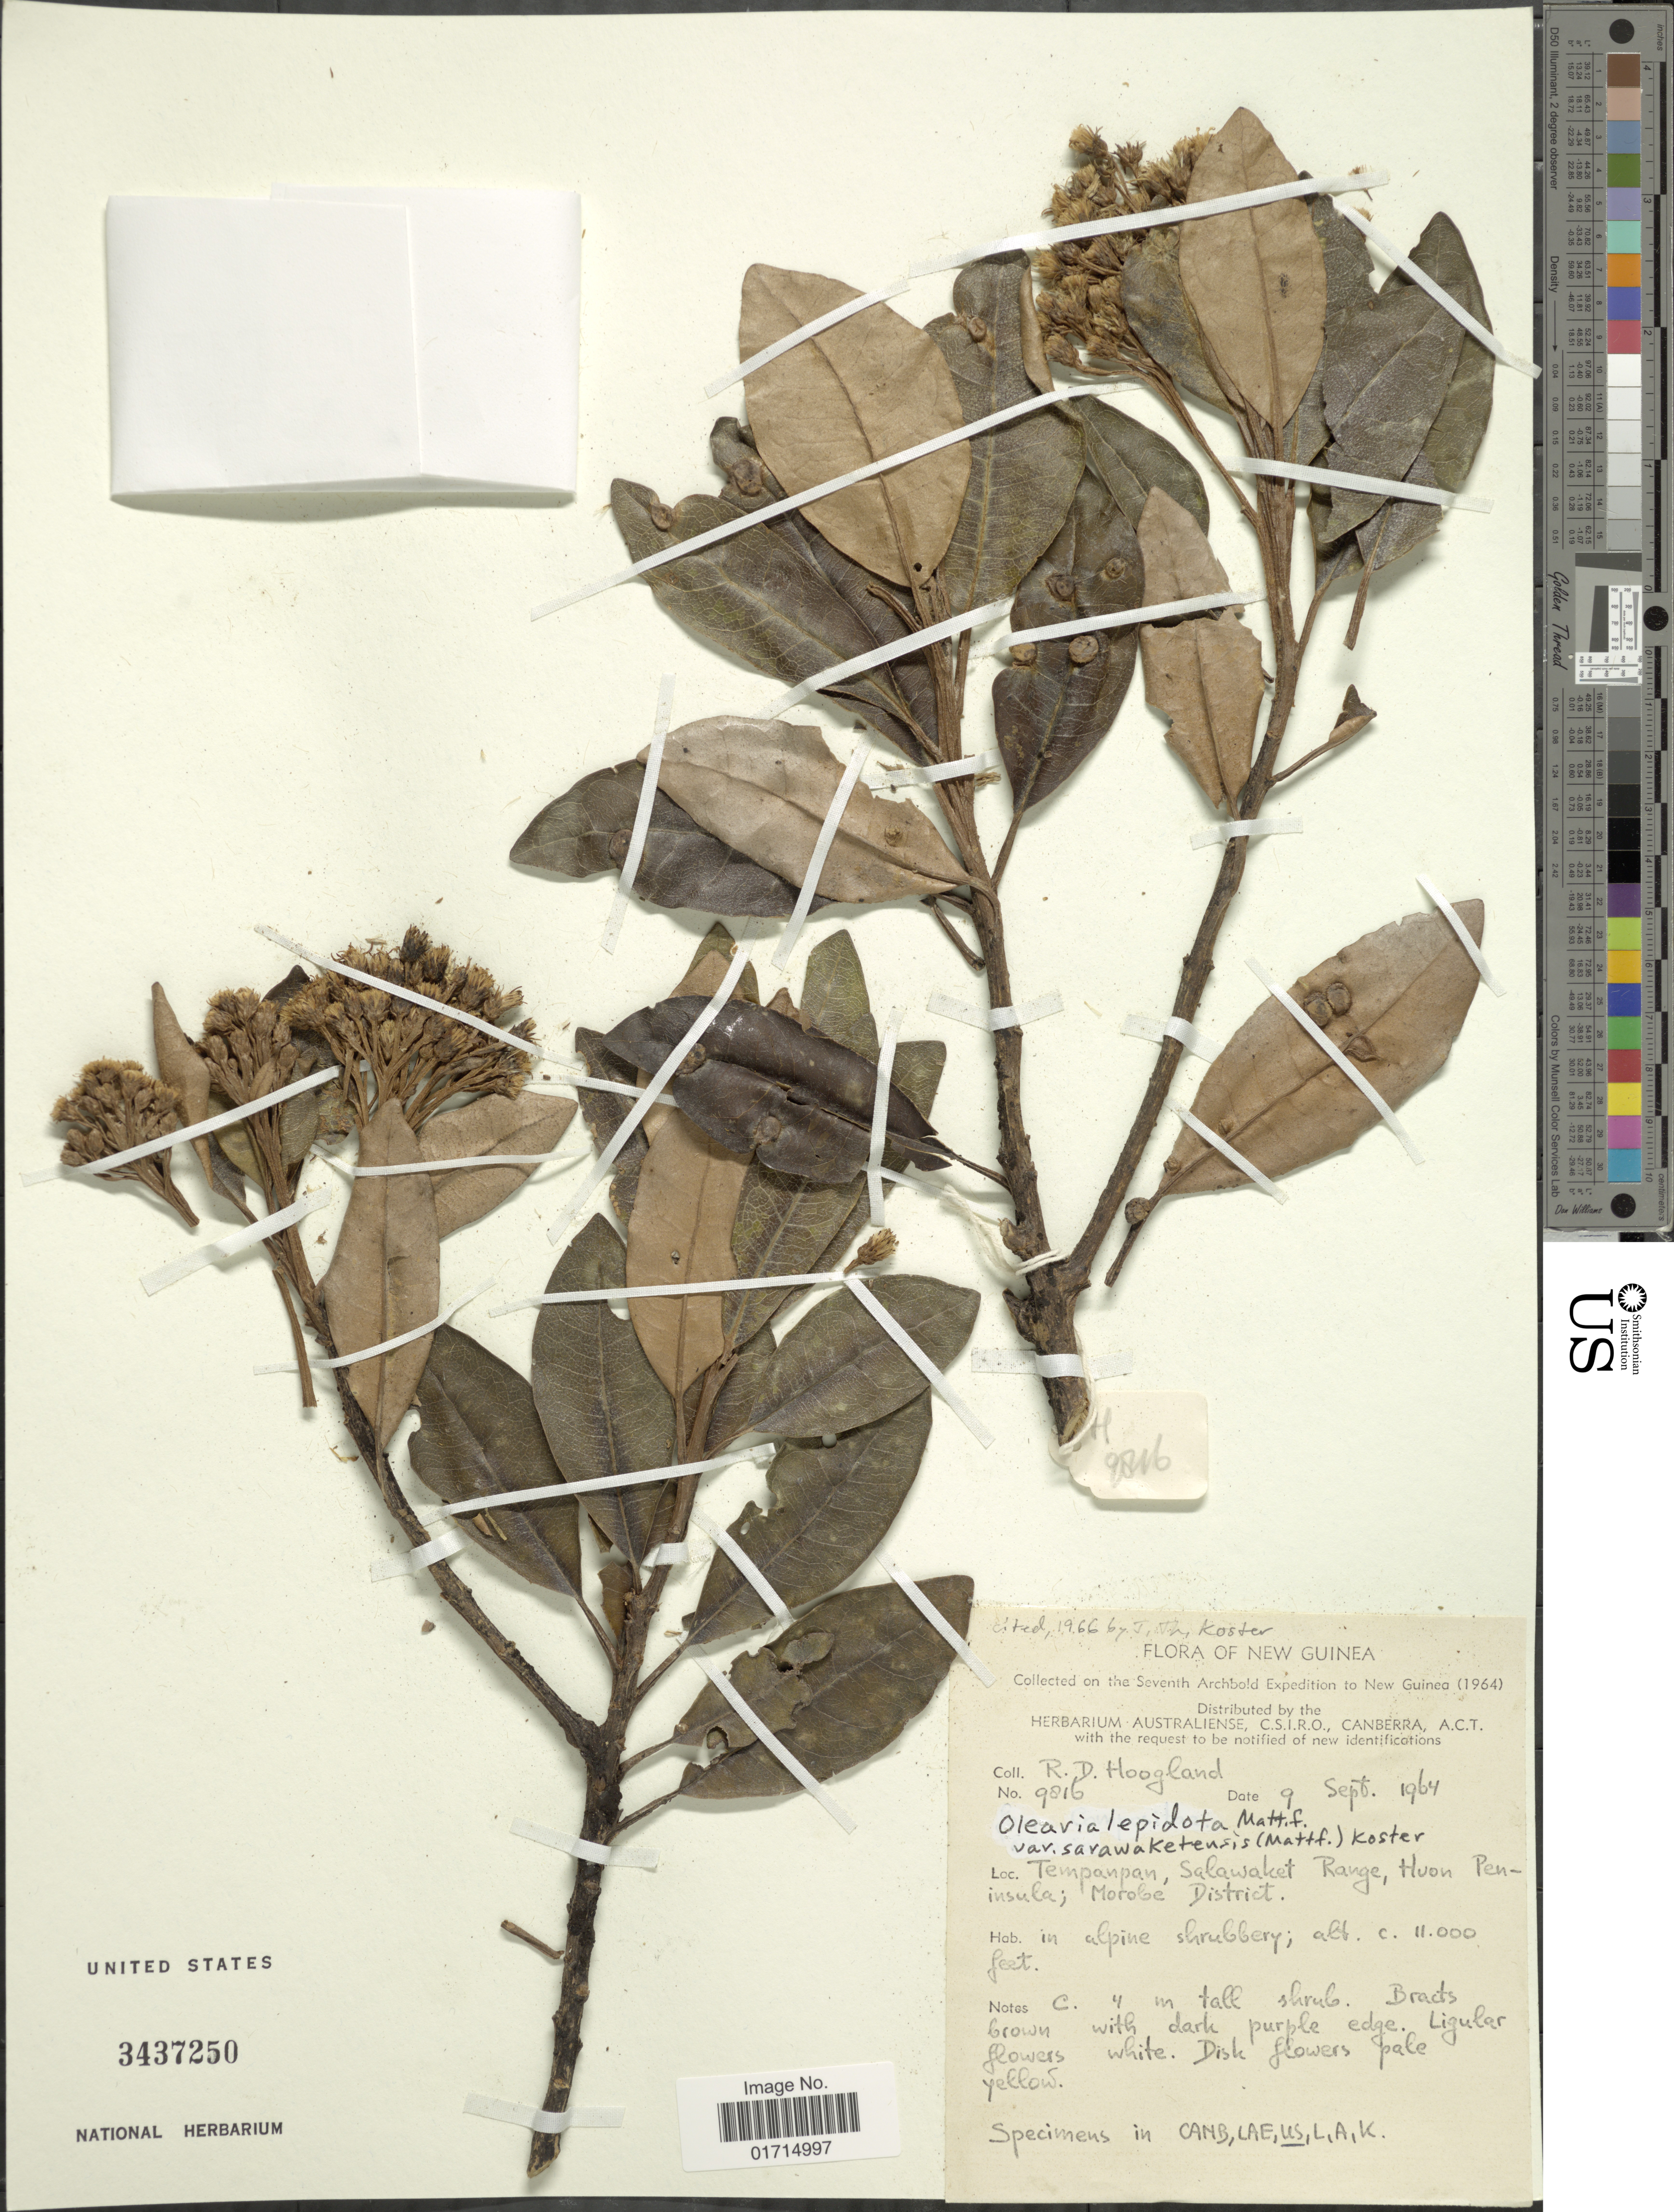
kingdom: Plantae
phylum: Tracheophyta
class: Magnoliopsida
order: Asterales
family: Asteraceae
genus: Olearia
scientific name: Olearia lepidota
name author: Mattf.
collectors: R. D. Hoogland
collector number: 9816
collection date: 1964-09-09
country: Papua New Guinea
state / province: Morobe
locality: Tempanpan, Salawaket Range, Huon Peninsula; Morobe District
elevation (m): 3353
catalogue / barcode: US 3437250